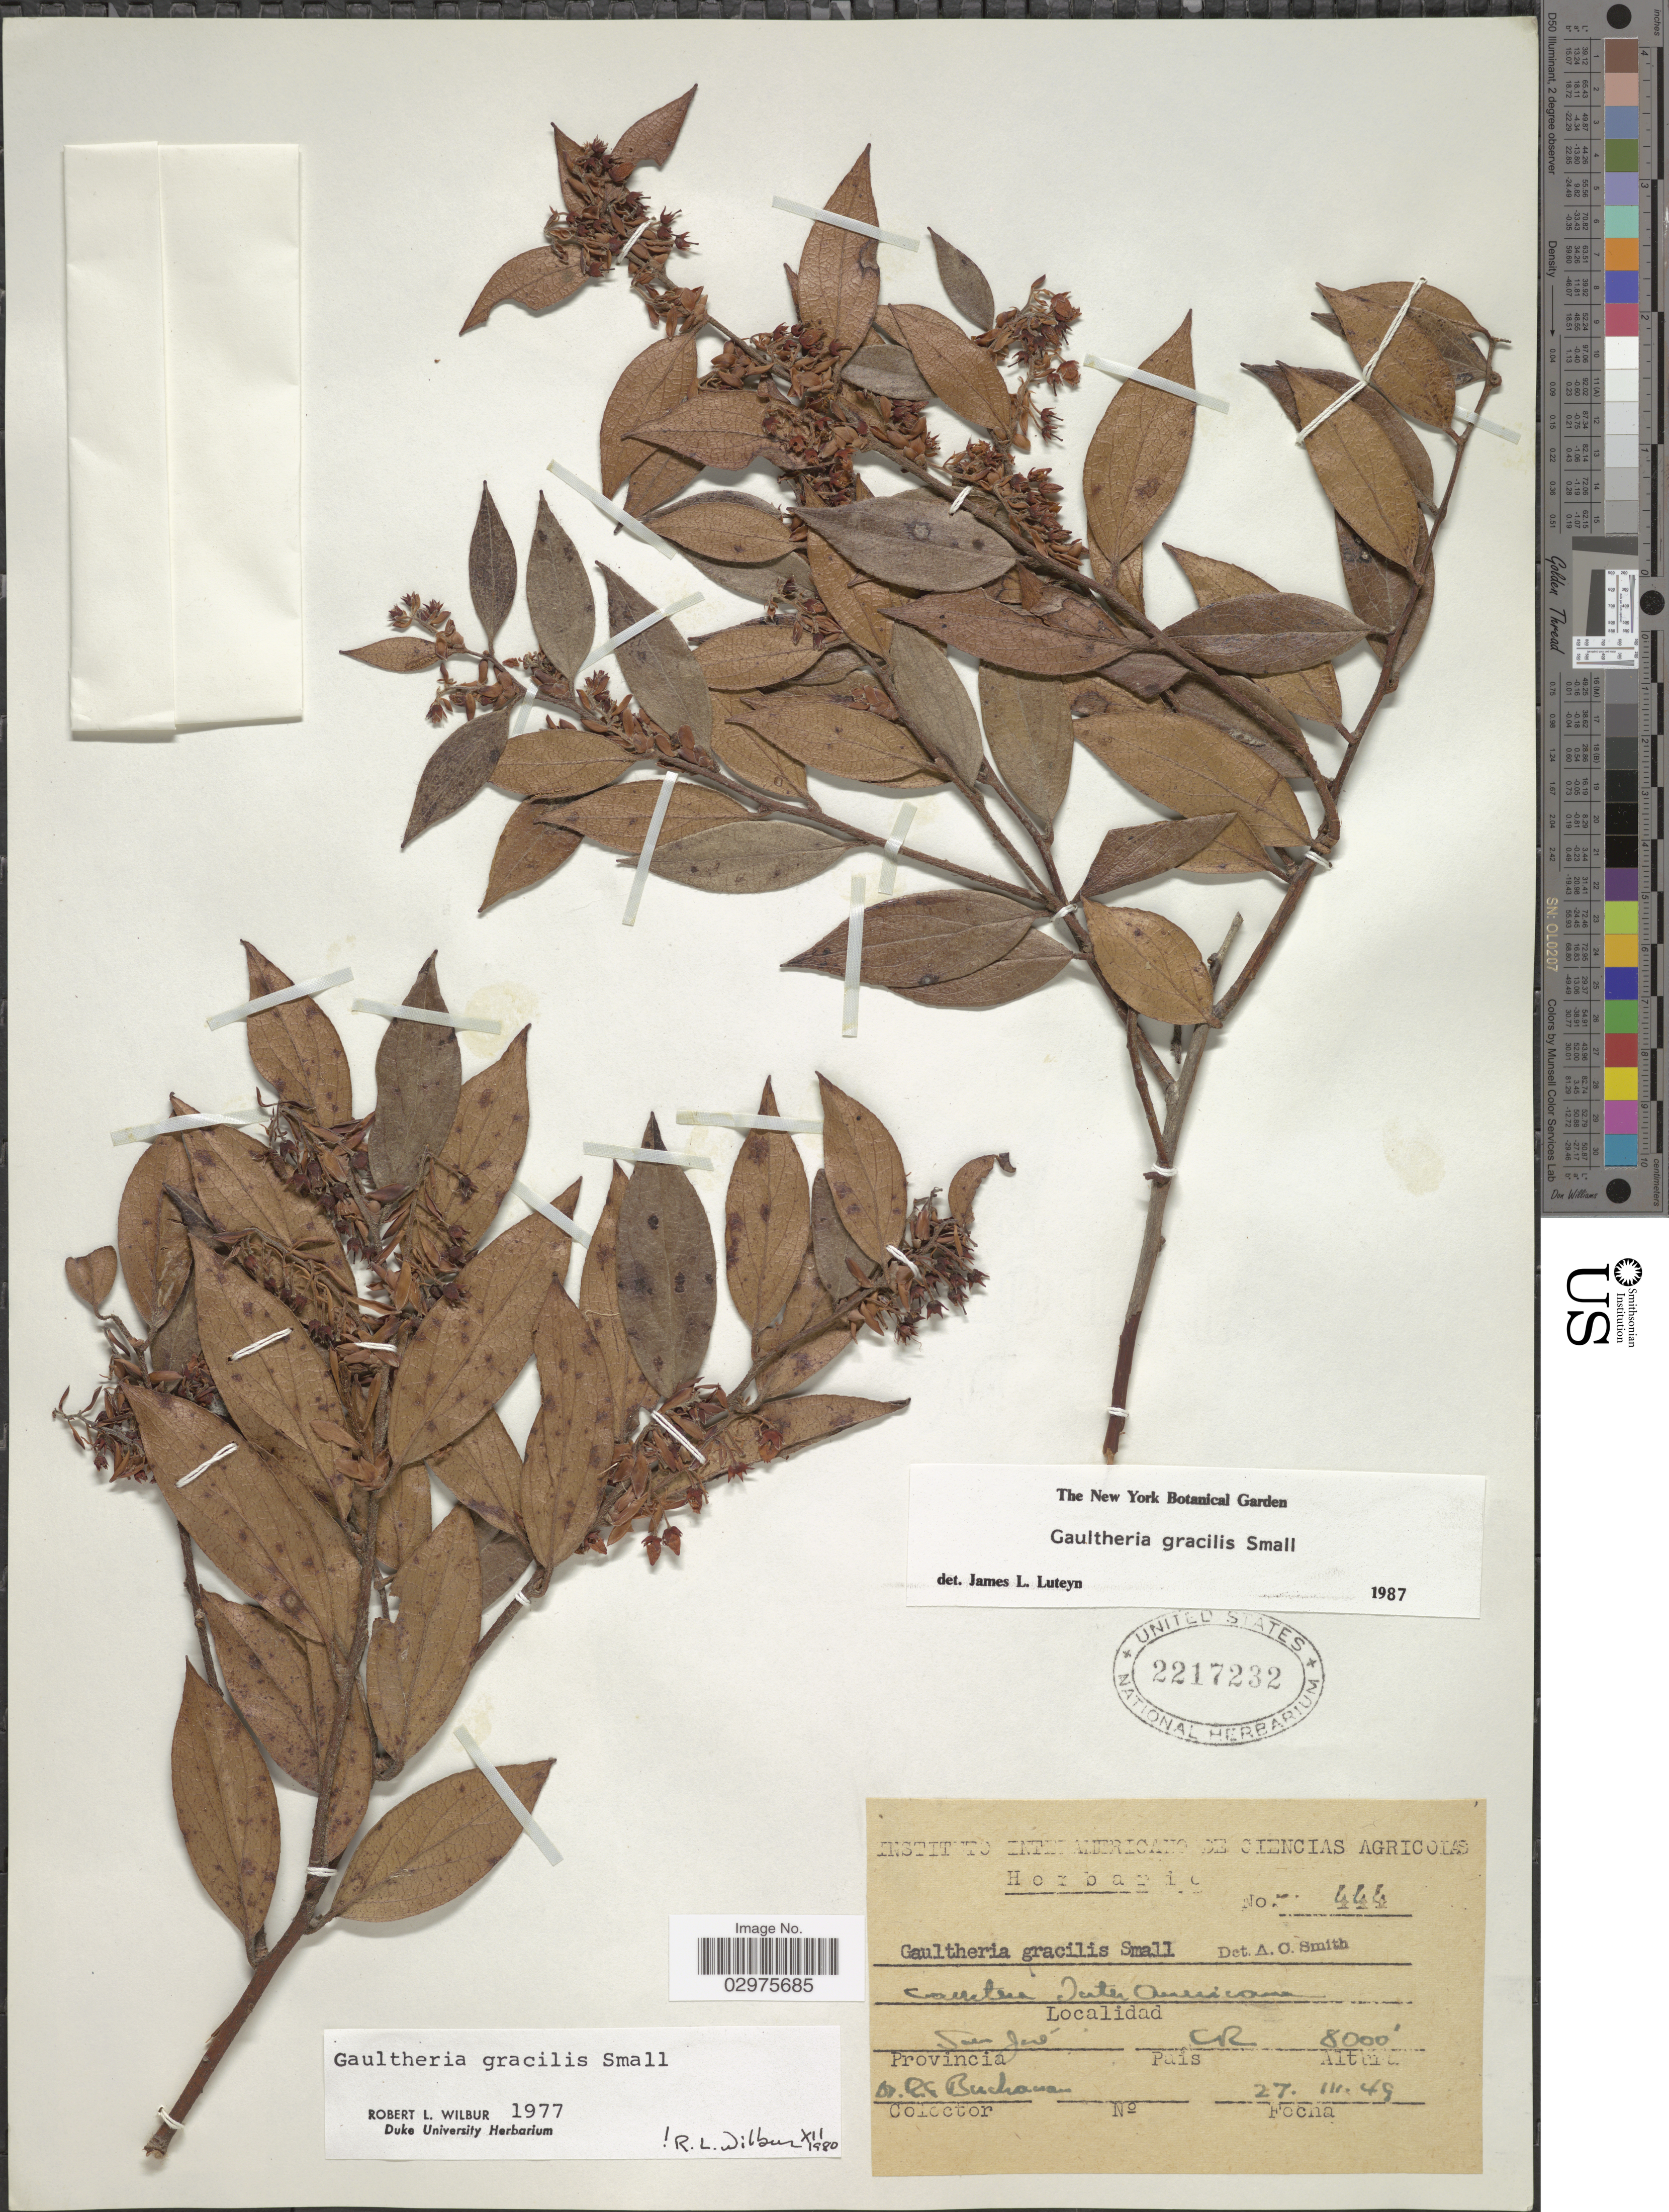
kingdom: Plantae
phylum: Tracheophyta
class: Magnoliopsida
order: Ericales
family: Ericaceae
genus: Gaultheria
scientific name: Gaultheria gracilis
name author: Small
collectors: R. Buchanan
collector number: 444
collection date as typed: Transcribed d/m/y: 27/3/49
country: Costa Rica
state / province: San José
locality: Carretera InterAmericana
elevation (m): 2438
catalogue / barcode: US 2217232